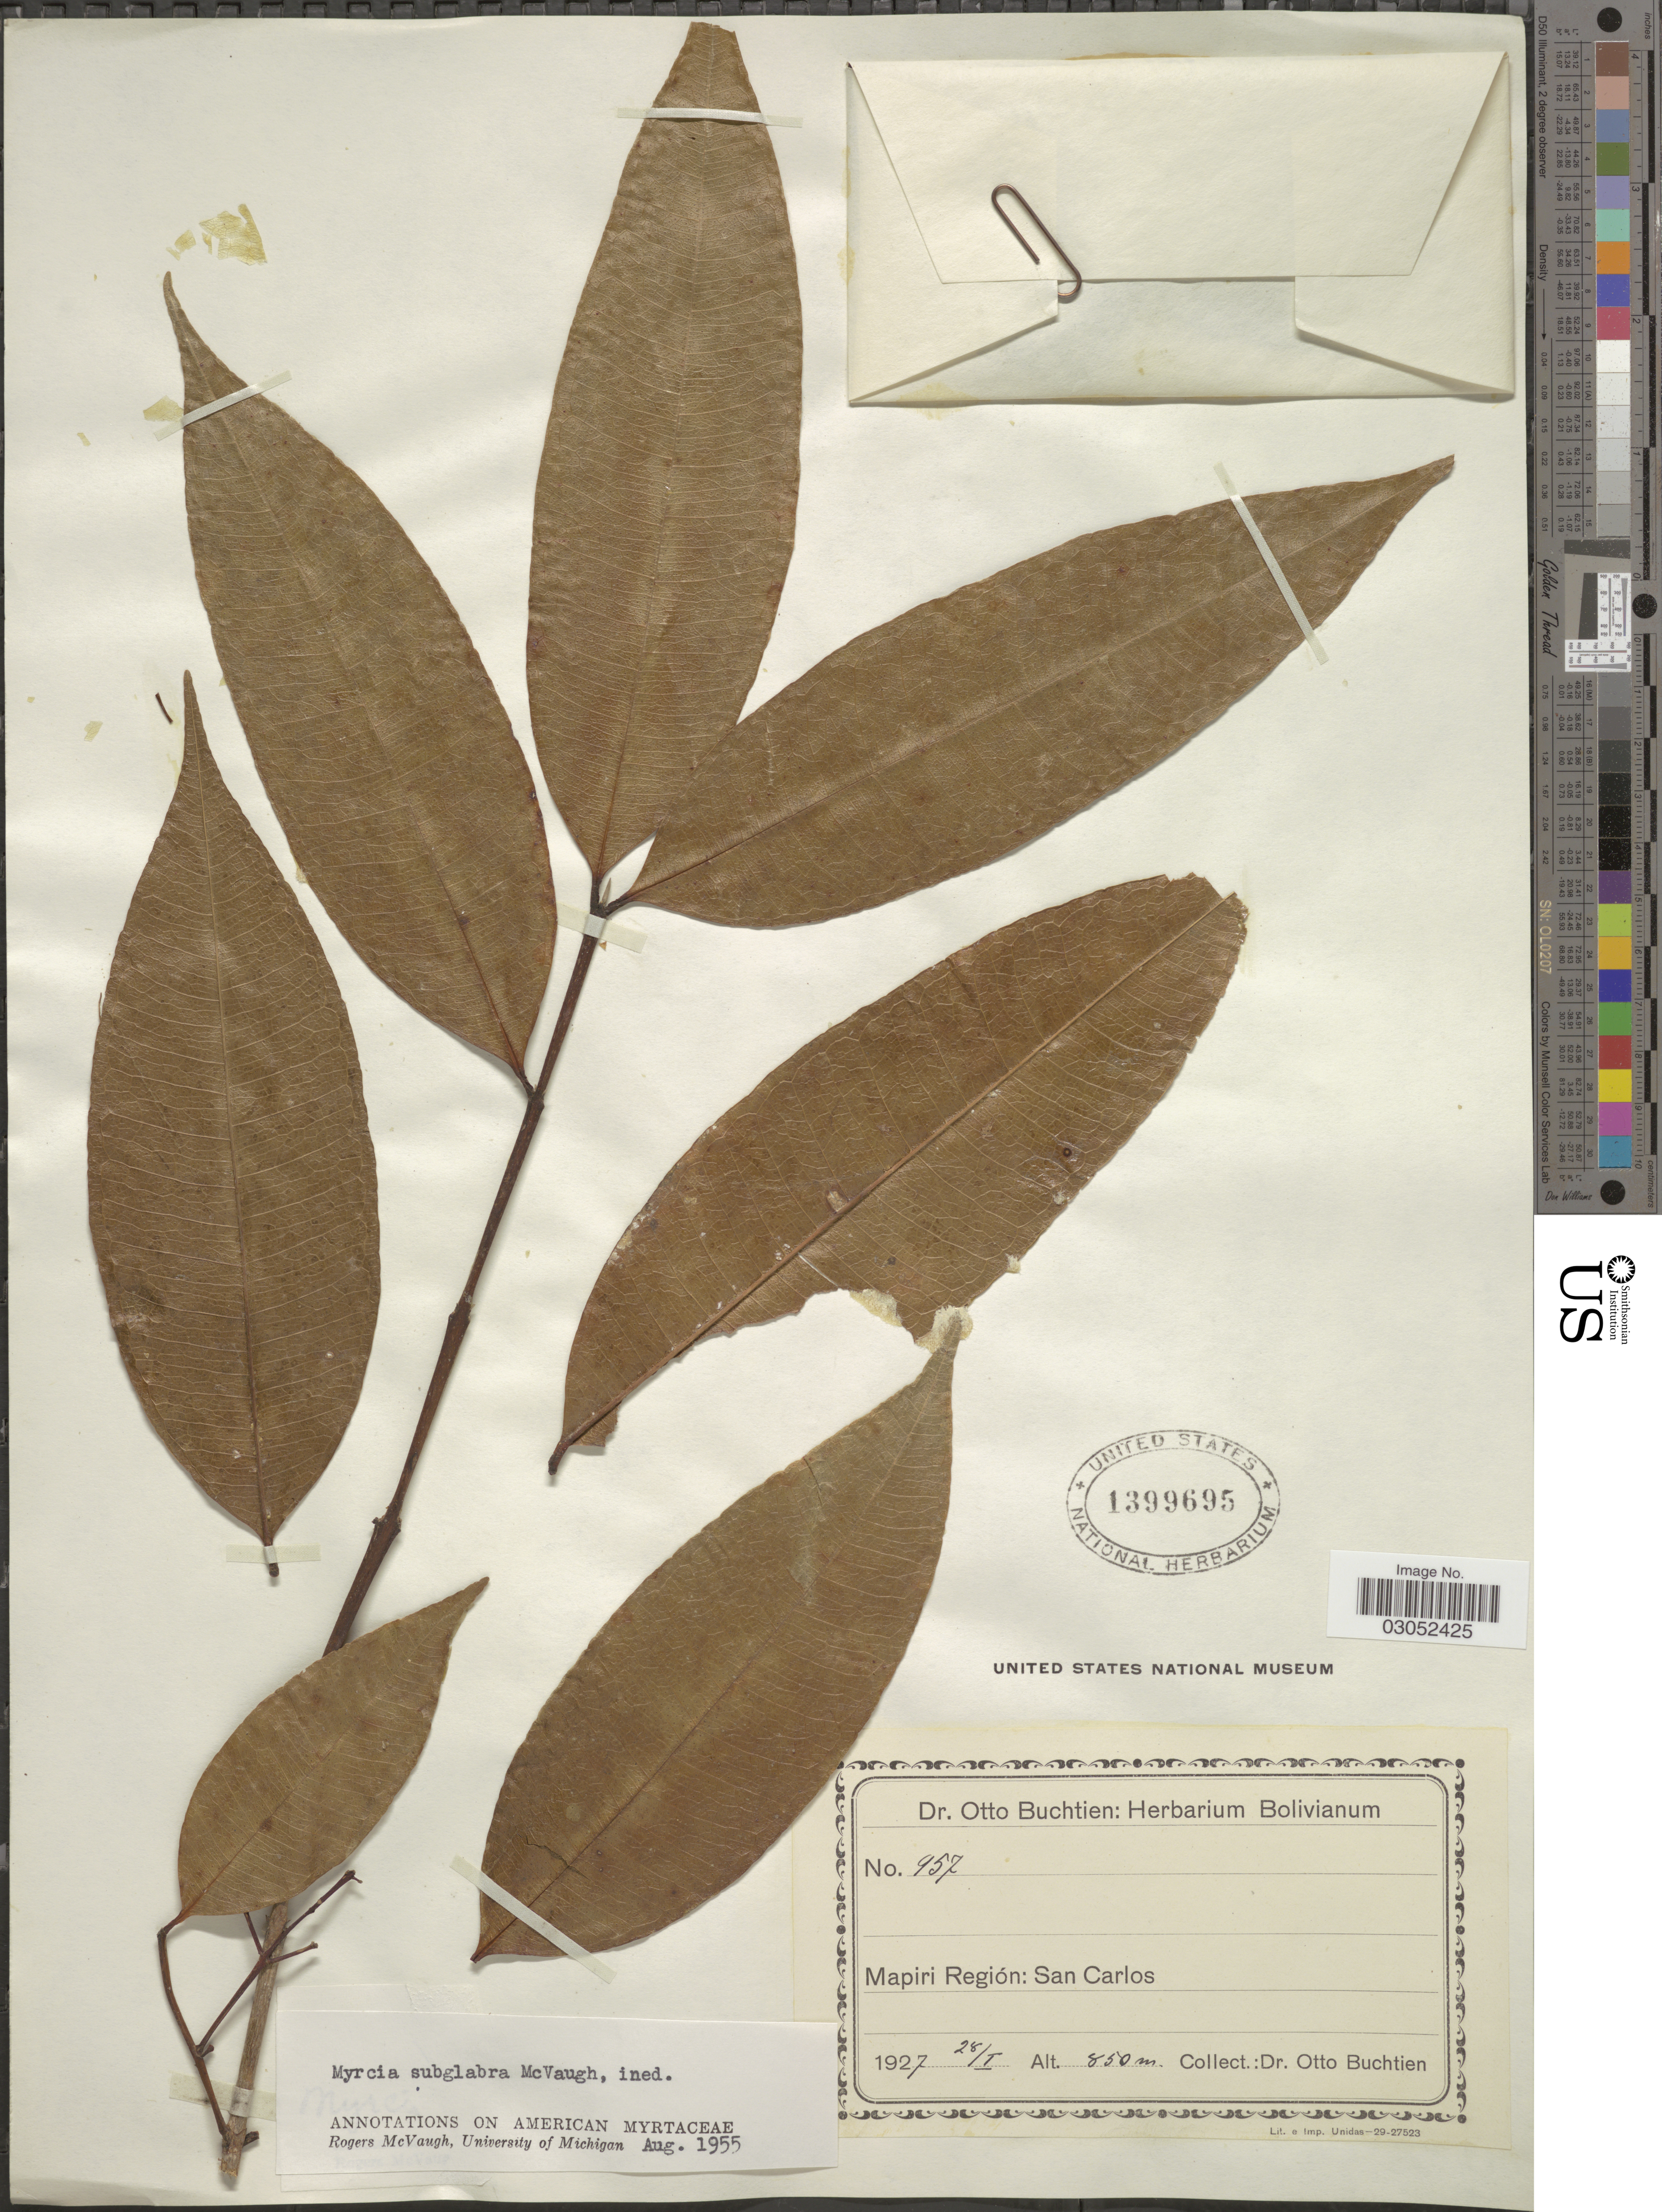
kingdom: Plantae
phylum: Tracheophyta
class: Magnoliopsida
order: Myrtales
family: Myrtaceae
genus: Myrcia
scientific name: Myrcia subglabra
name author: McVaugh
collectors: O. Buchtien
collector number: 957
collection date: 1927-01-28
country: Bolivia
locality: Mapiri Región: San Carlos.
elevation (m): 850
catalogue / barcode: US 1399695